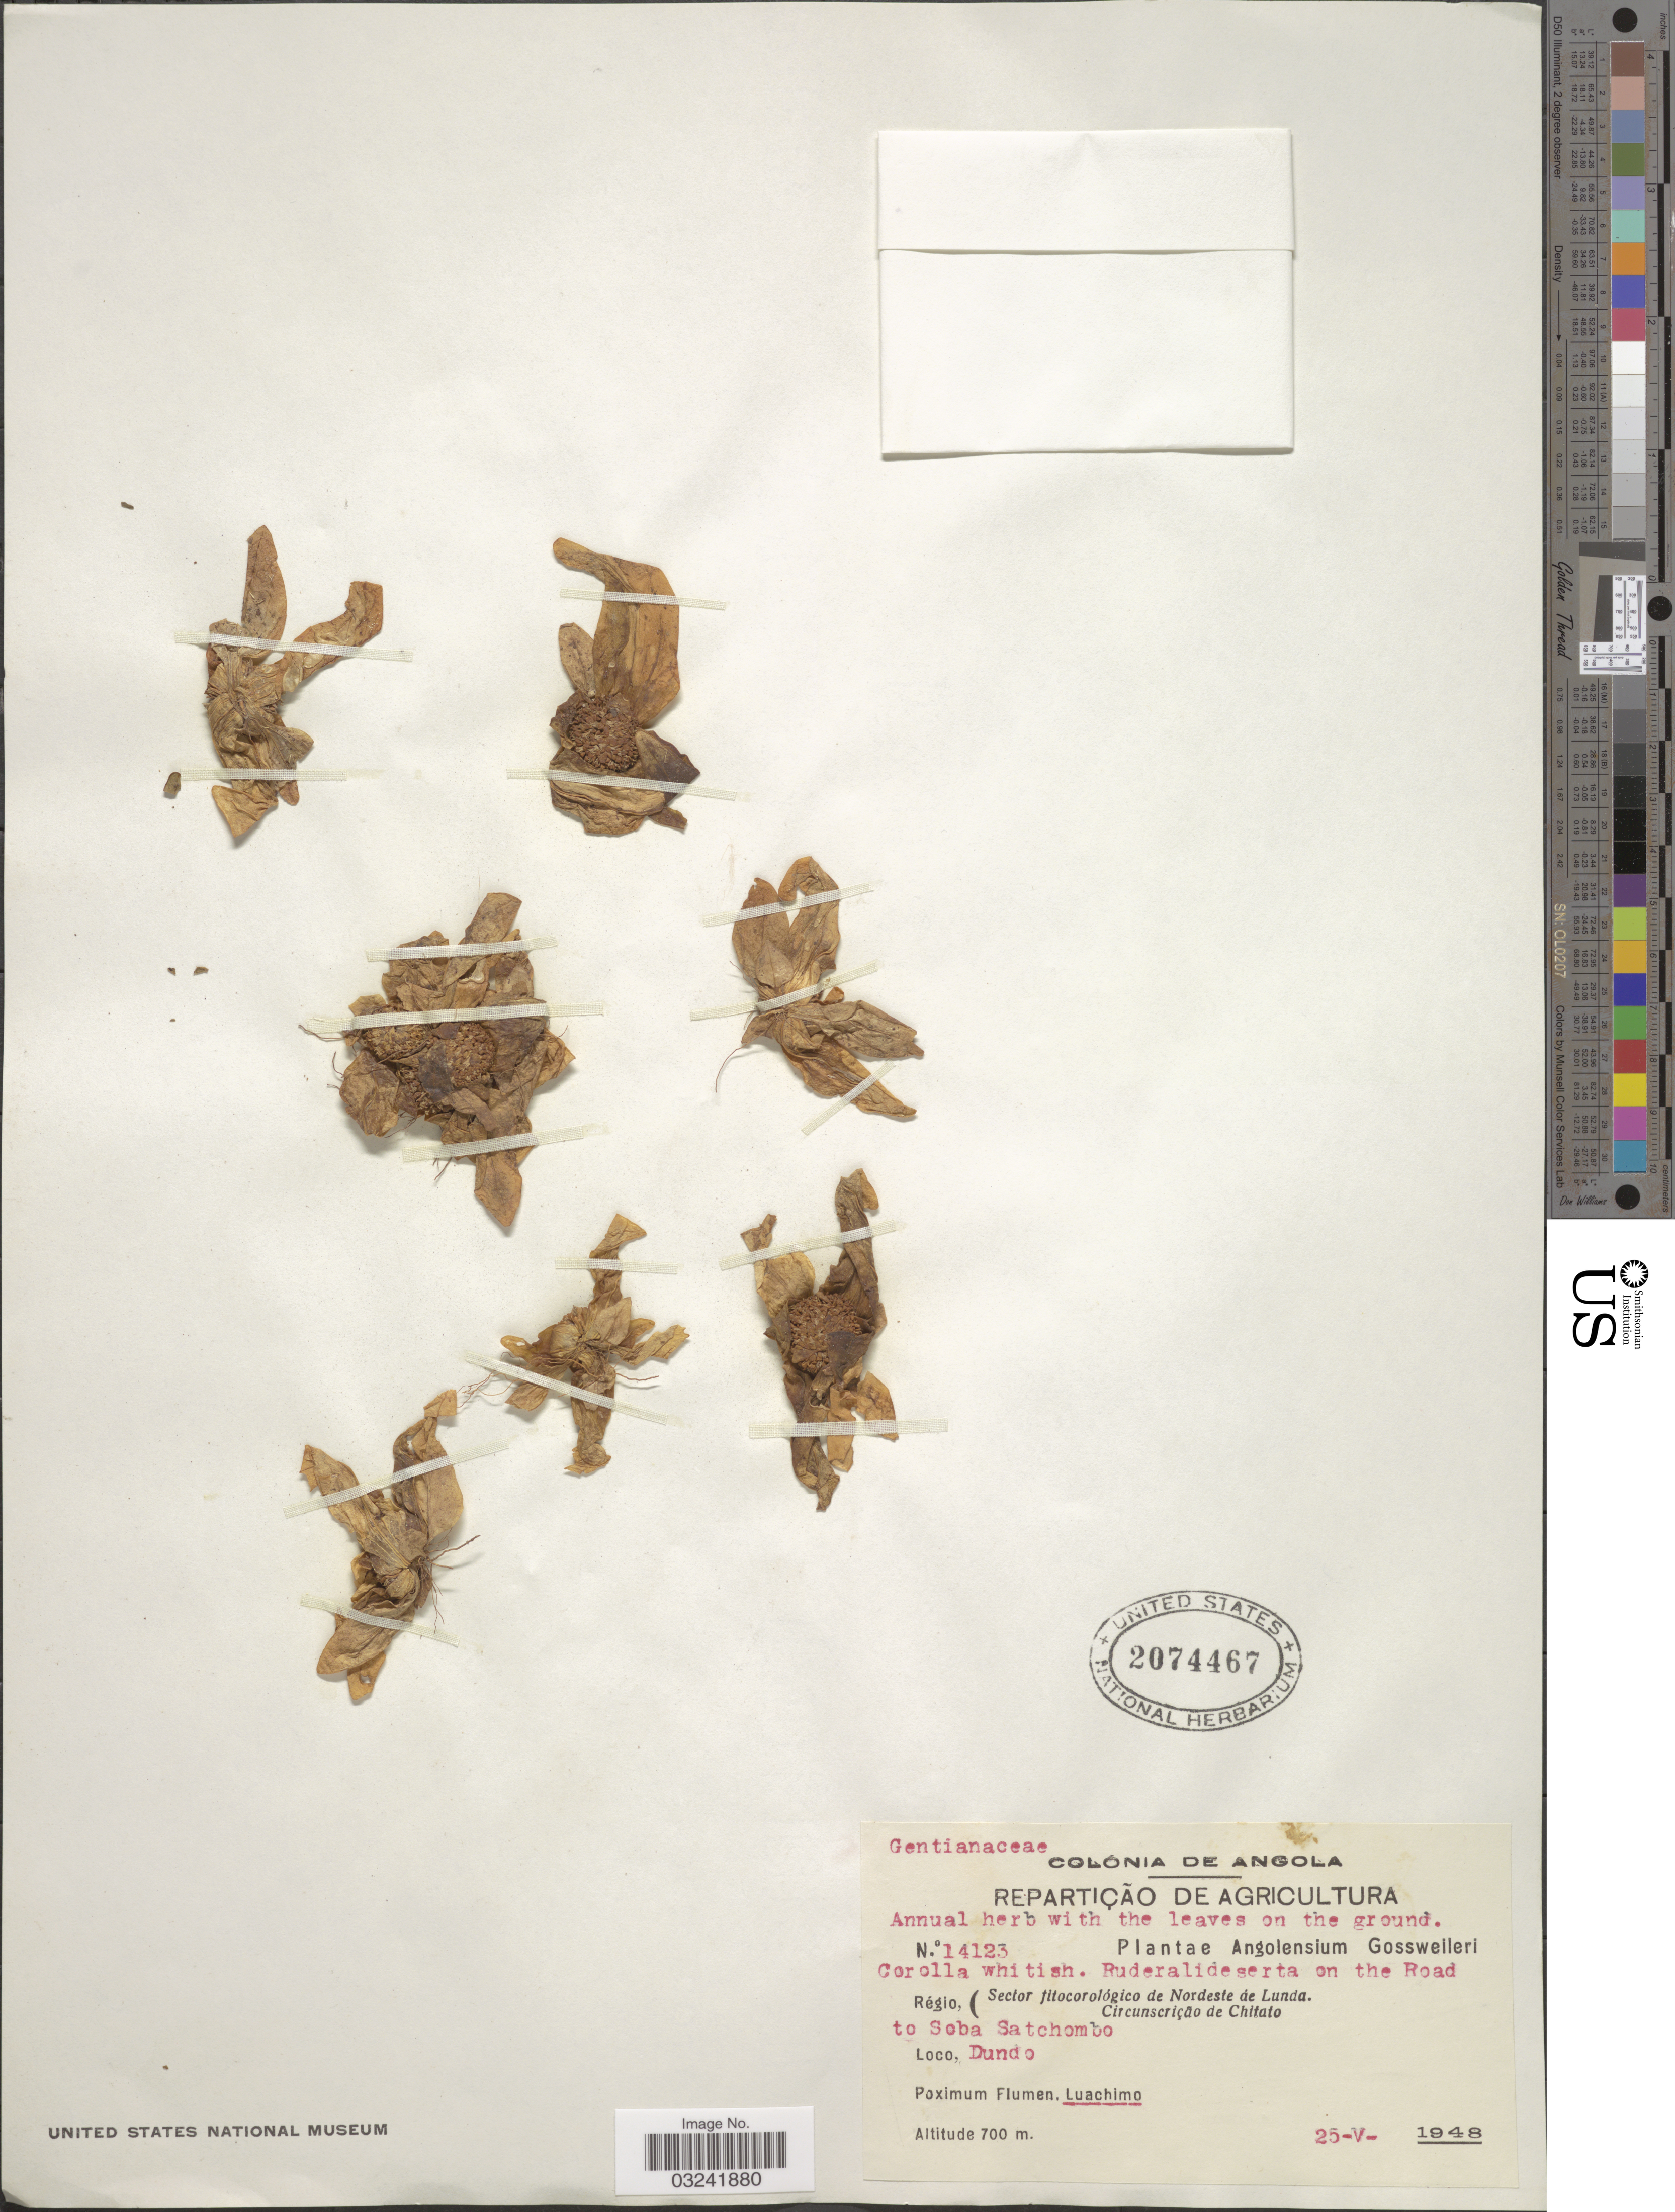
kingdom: Plantae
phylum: Tracheophyta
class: Magnoliopsida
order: Gentianales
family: Gentianaceae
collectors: -. Gossweiler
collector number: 14123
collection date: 1948-05-25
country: Angola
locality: Colonia De Angola, Régio (Sector fitocorológico de Nordeste de Lunda, Circunscrição de Chitato), to Soba Satchombo, Dundo, Poximum Flumen, Luachimo.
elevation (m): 700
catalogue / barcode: US 2074467